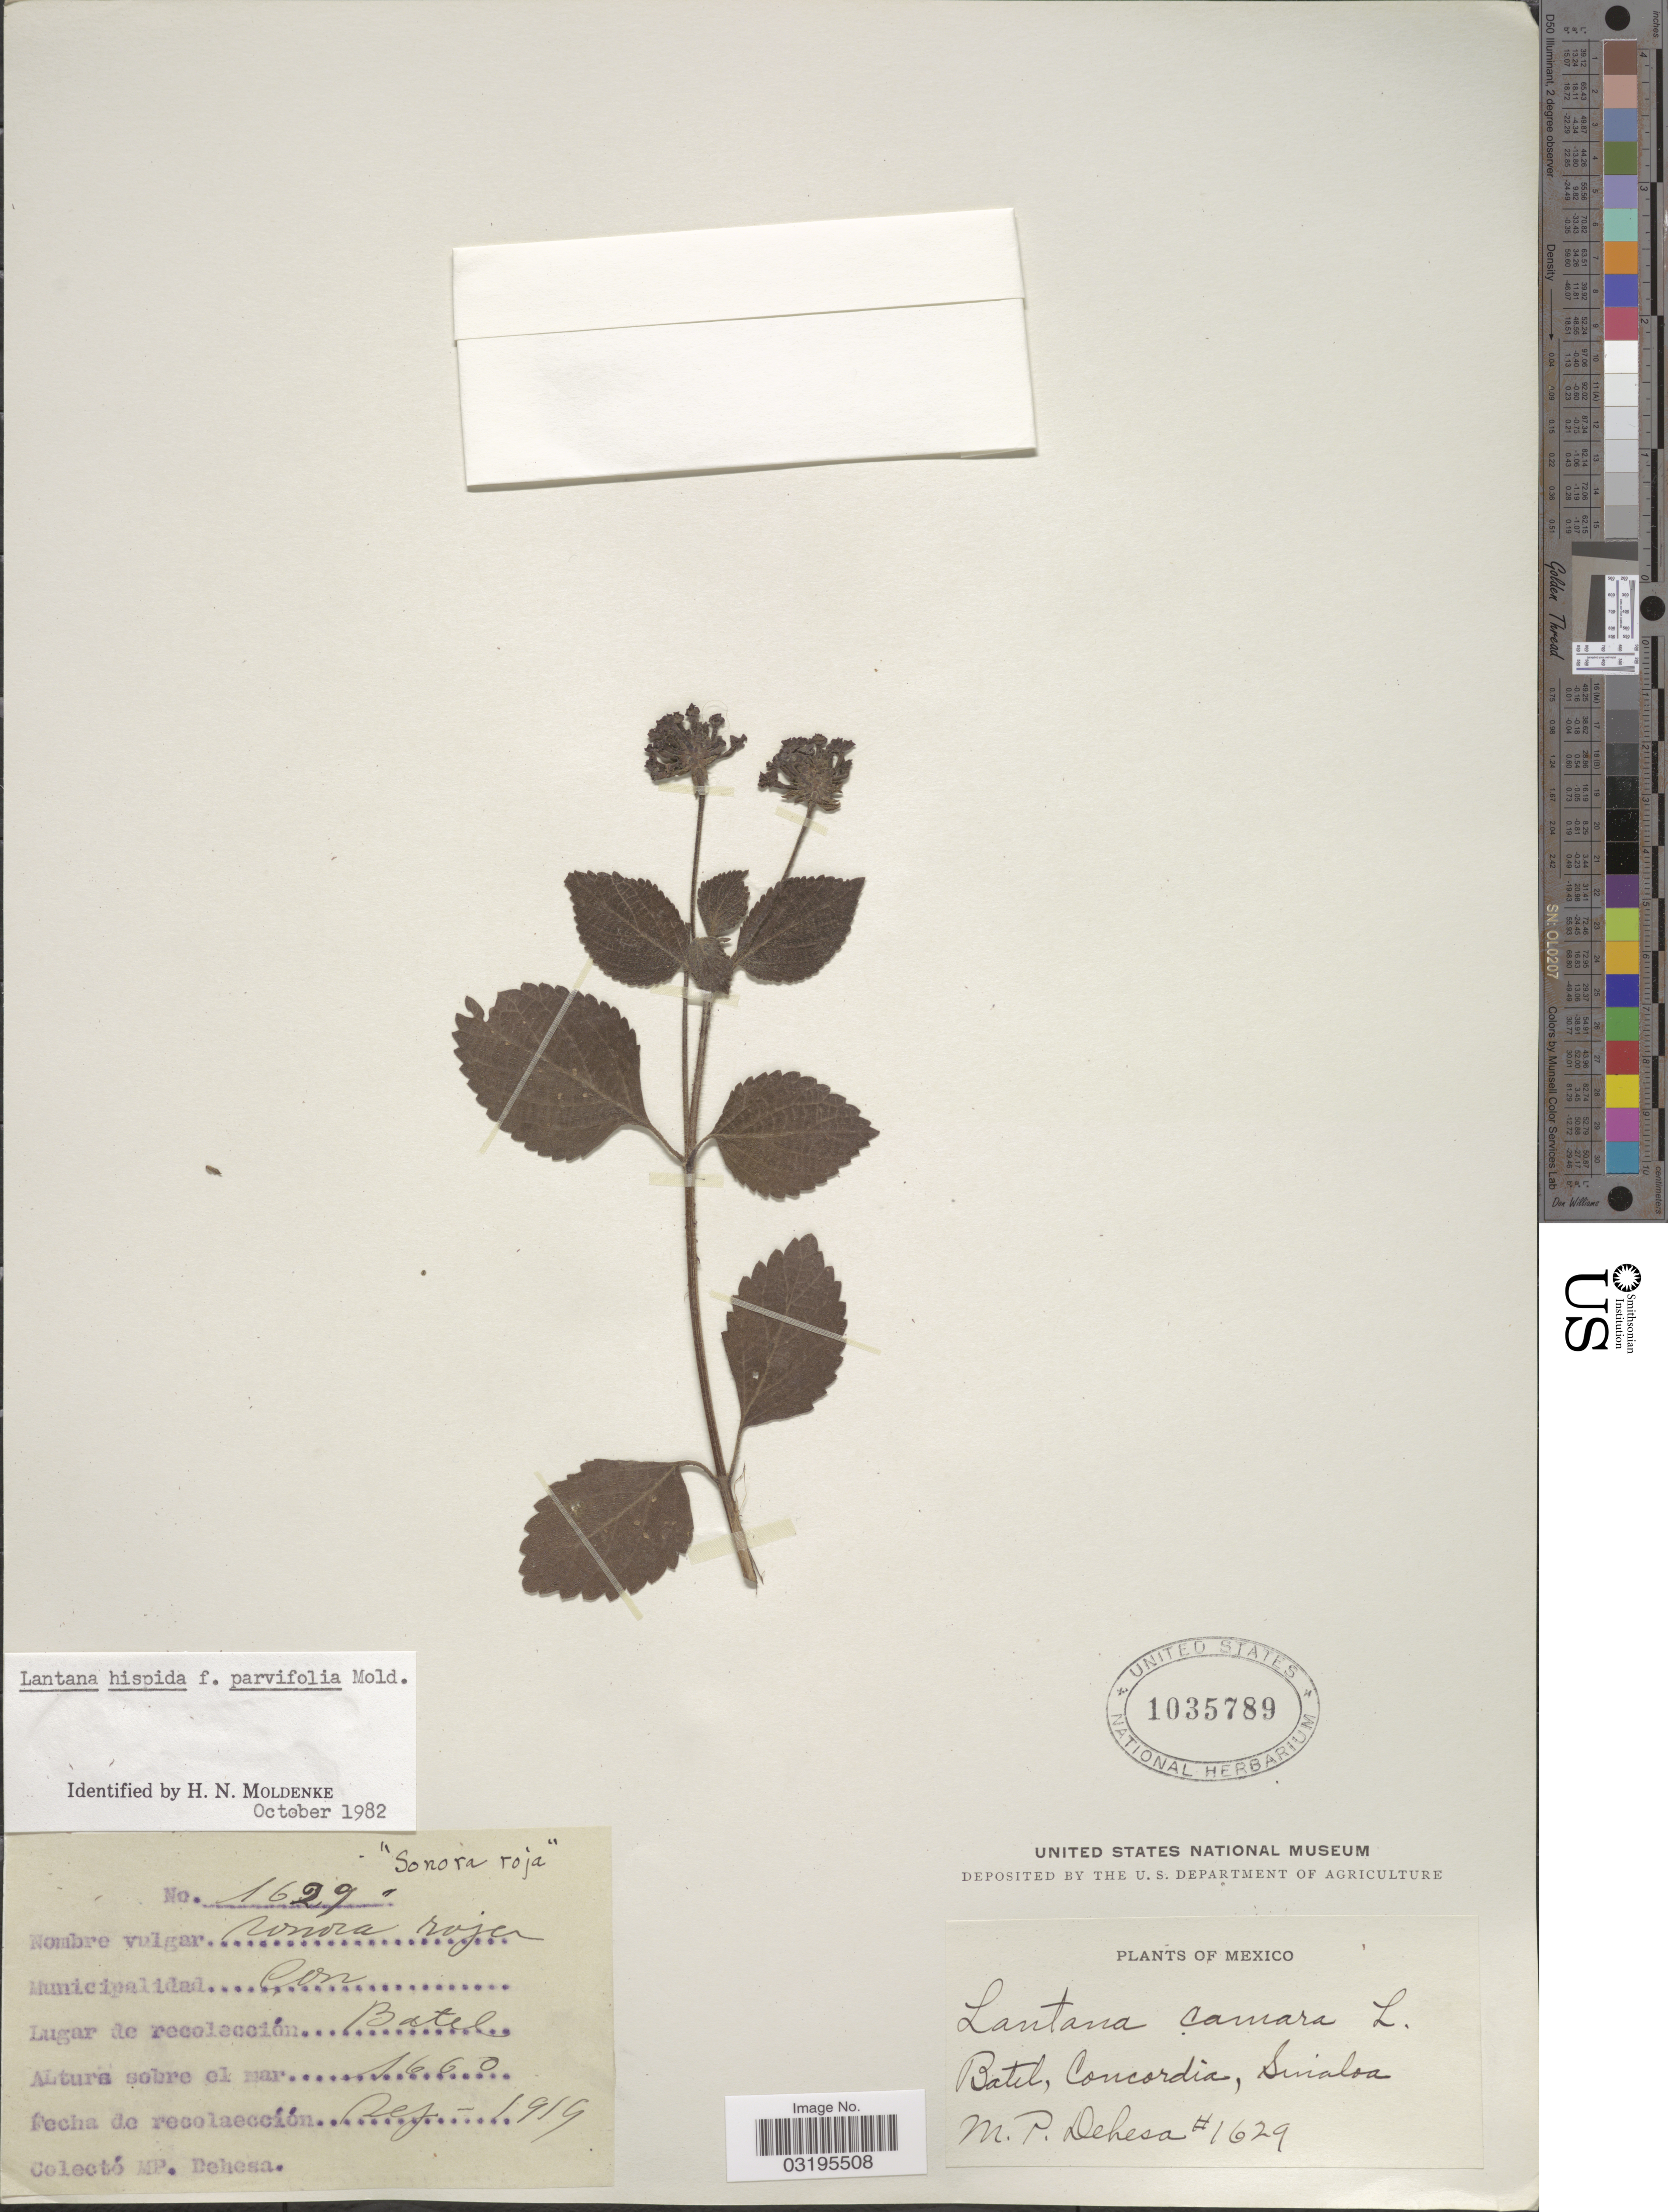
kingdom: Plantae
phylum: Tracheophyta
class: Magnoliopsida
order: Lamiales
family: Verbenaceae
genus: Lantana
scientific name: Lantana hispida f. parvifolia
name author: Kunth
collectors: M. Dehesa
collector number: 1629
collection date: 1919-09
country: Mexico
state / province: Sinaloa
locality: Batel, Concordia.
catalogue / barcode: US 1035789